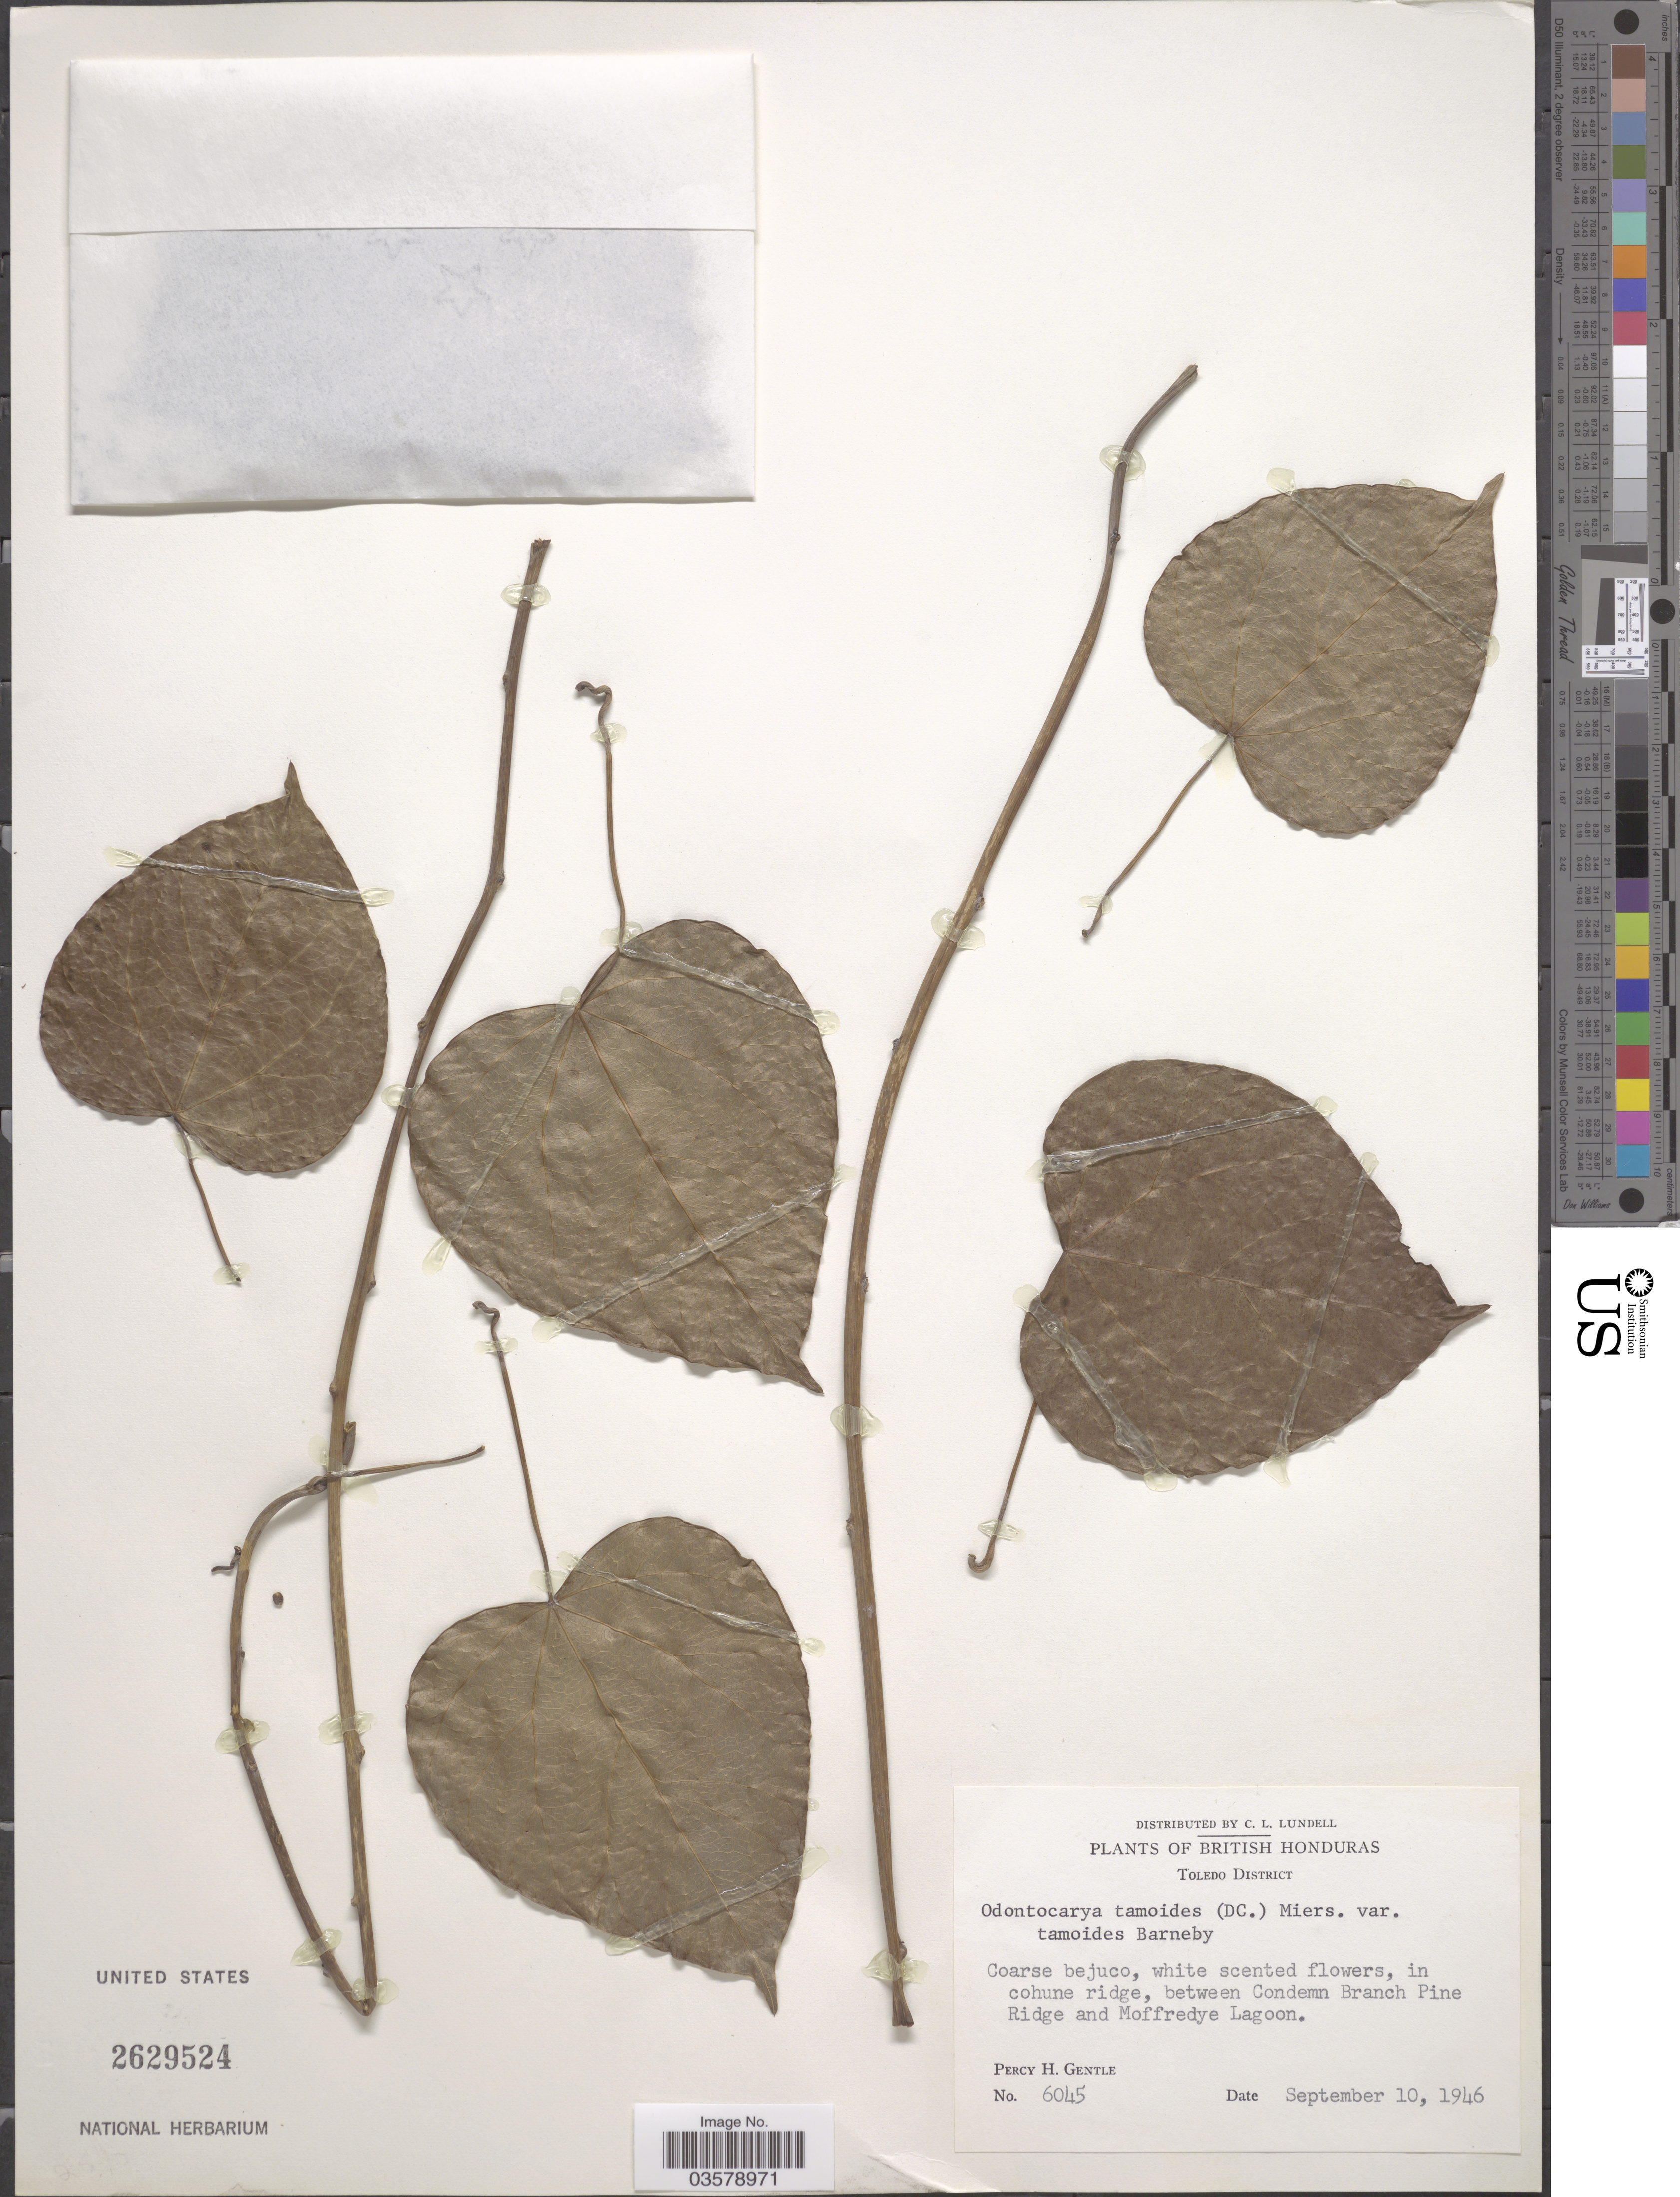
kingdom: Plantae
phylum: Tracheophyta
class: Magnoliopsida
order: Ranunculales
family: Menispermaceae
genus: Odontocarya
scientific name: Odontocarya tamoides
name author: (DC.) Miers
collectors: P. H. Gentle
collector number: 6045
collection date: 1946-09-10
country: Belize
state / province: Toledo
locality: British Honduras. Toledo District. In cohune ridge, between Condemn Branch Pine Ridge and Moffredye Lagoon.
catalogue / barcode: US 2629524